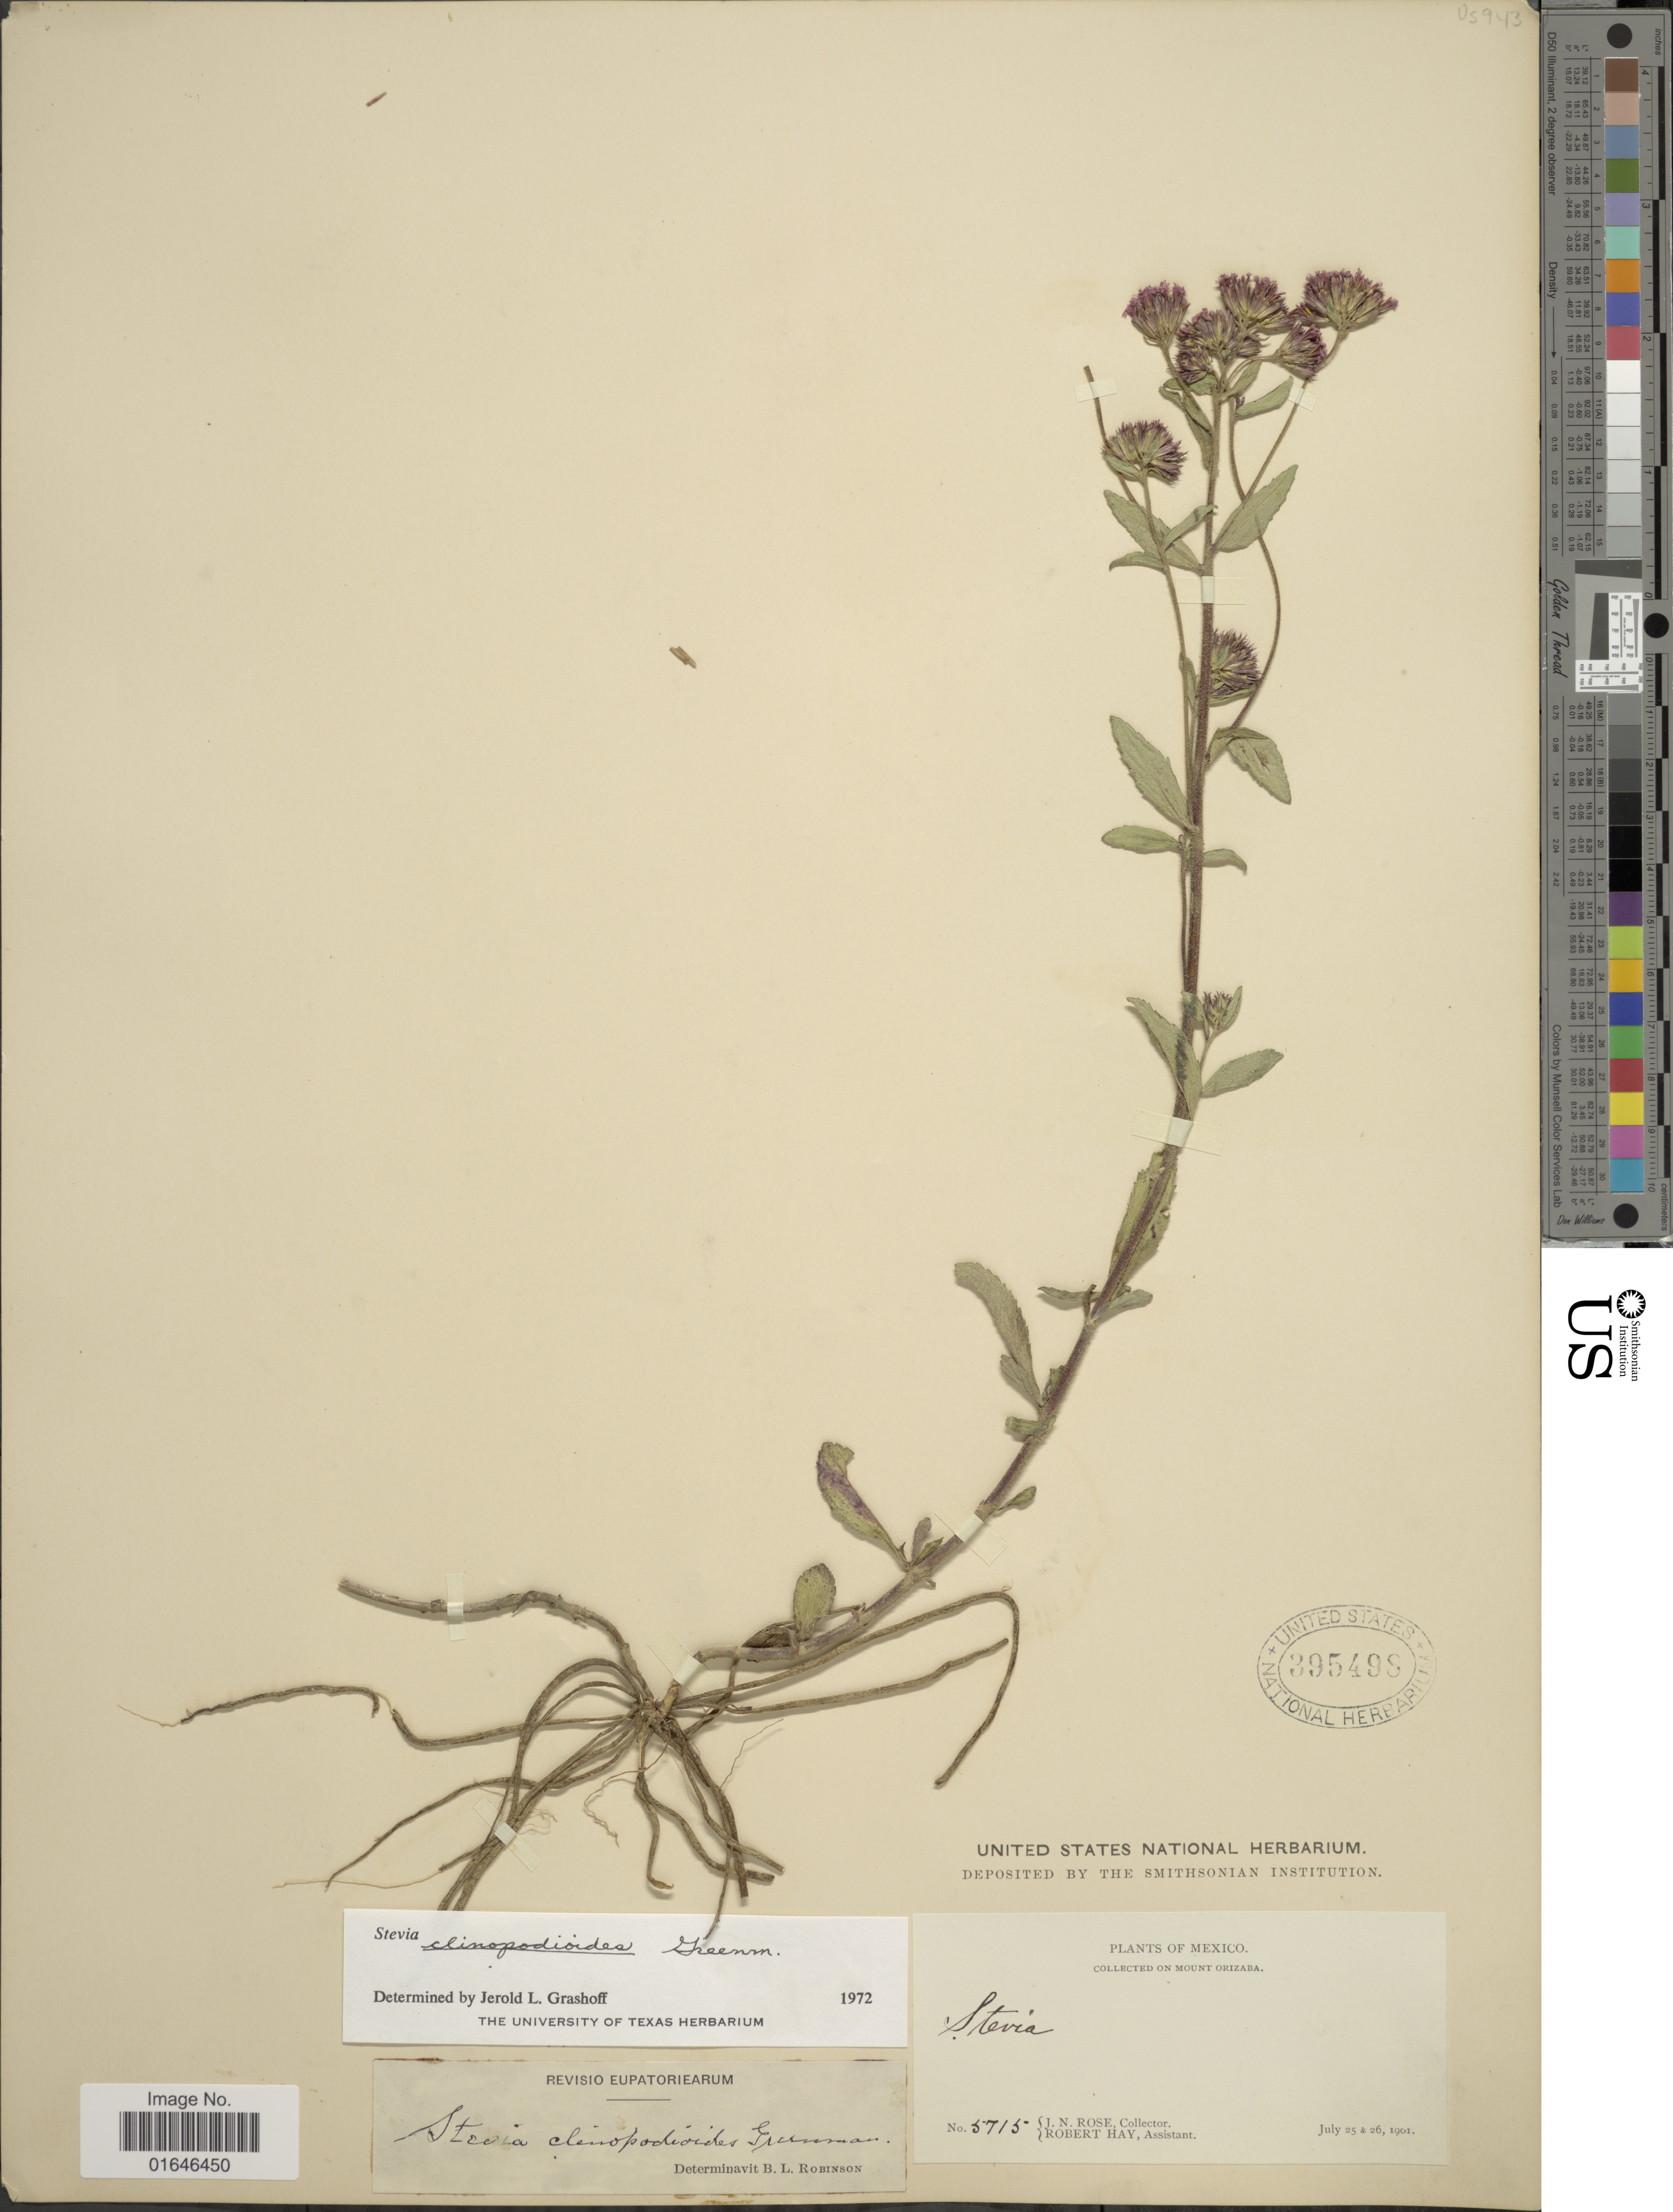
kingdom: Plantae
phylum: Tracheophyta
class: Magnoliopsida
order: Asterales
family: Asteraceae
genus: Stevia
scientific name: Stevia clinopodioides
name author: Greenm.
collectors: J. N. Rose & R. H. Hay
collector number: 5715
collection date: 1901-07-25/1901-07-26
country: Mexico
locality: Mount Orizaba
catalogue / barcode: US 395498